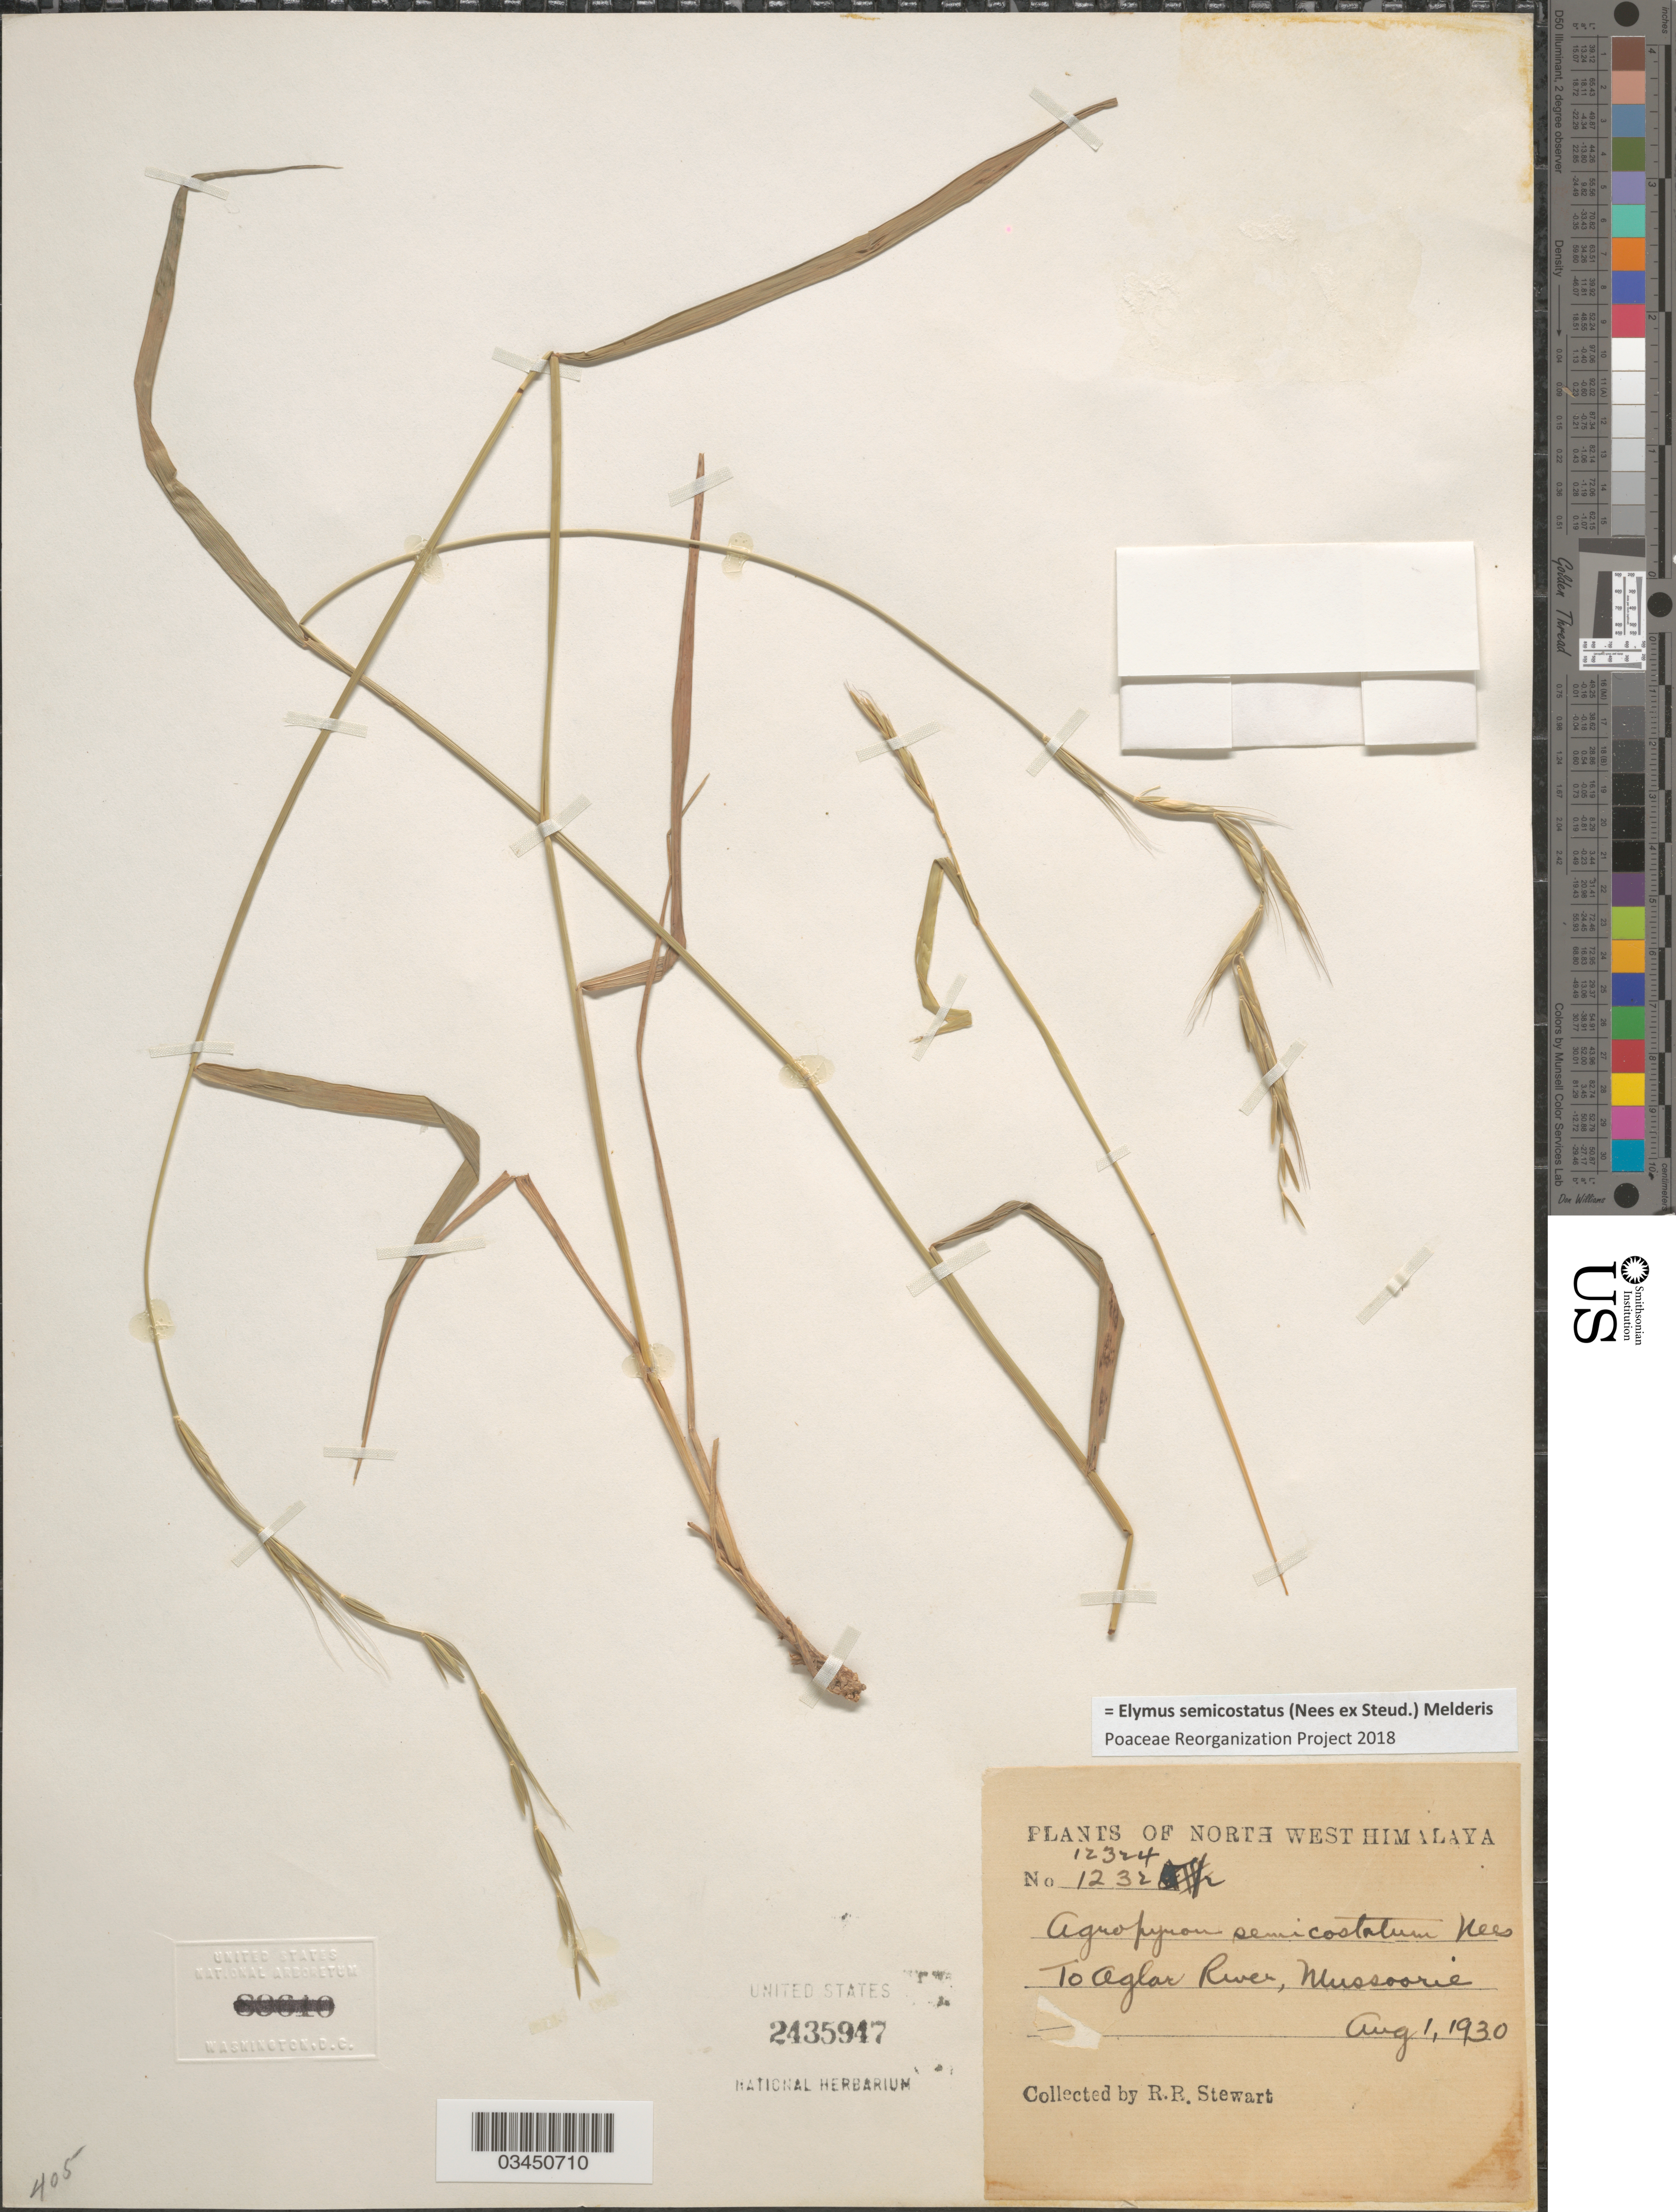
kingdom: Plantae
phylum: Tracheophyta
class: Liliopsida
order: Poales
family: Poaceae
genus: Elymus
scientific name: Elymus semicostatus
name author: (Nees ex Steud.) Melderis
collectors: R. Stewart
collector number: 12324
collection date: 1930-08-01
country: India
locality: North West Himalaya. To Aglar River, Mussoorie.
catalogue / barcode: US 2435947